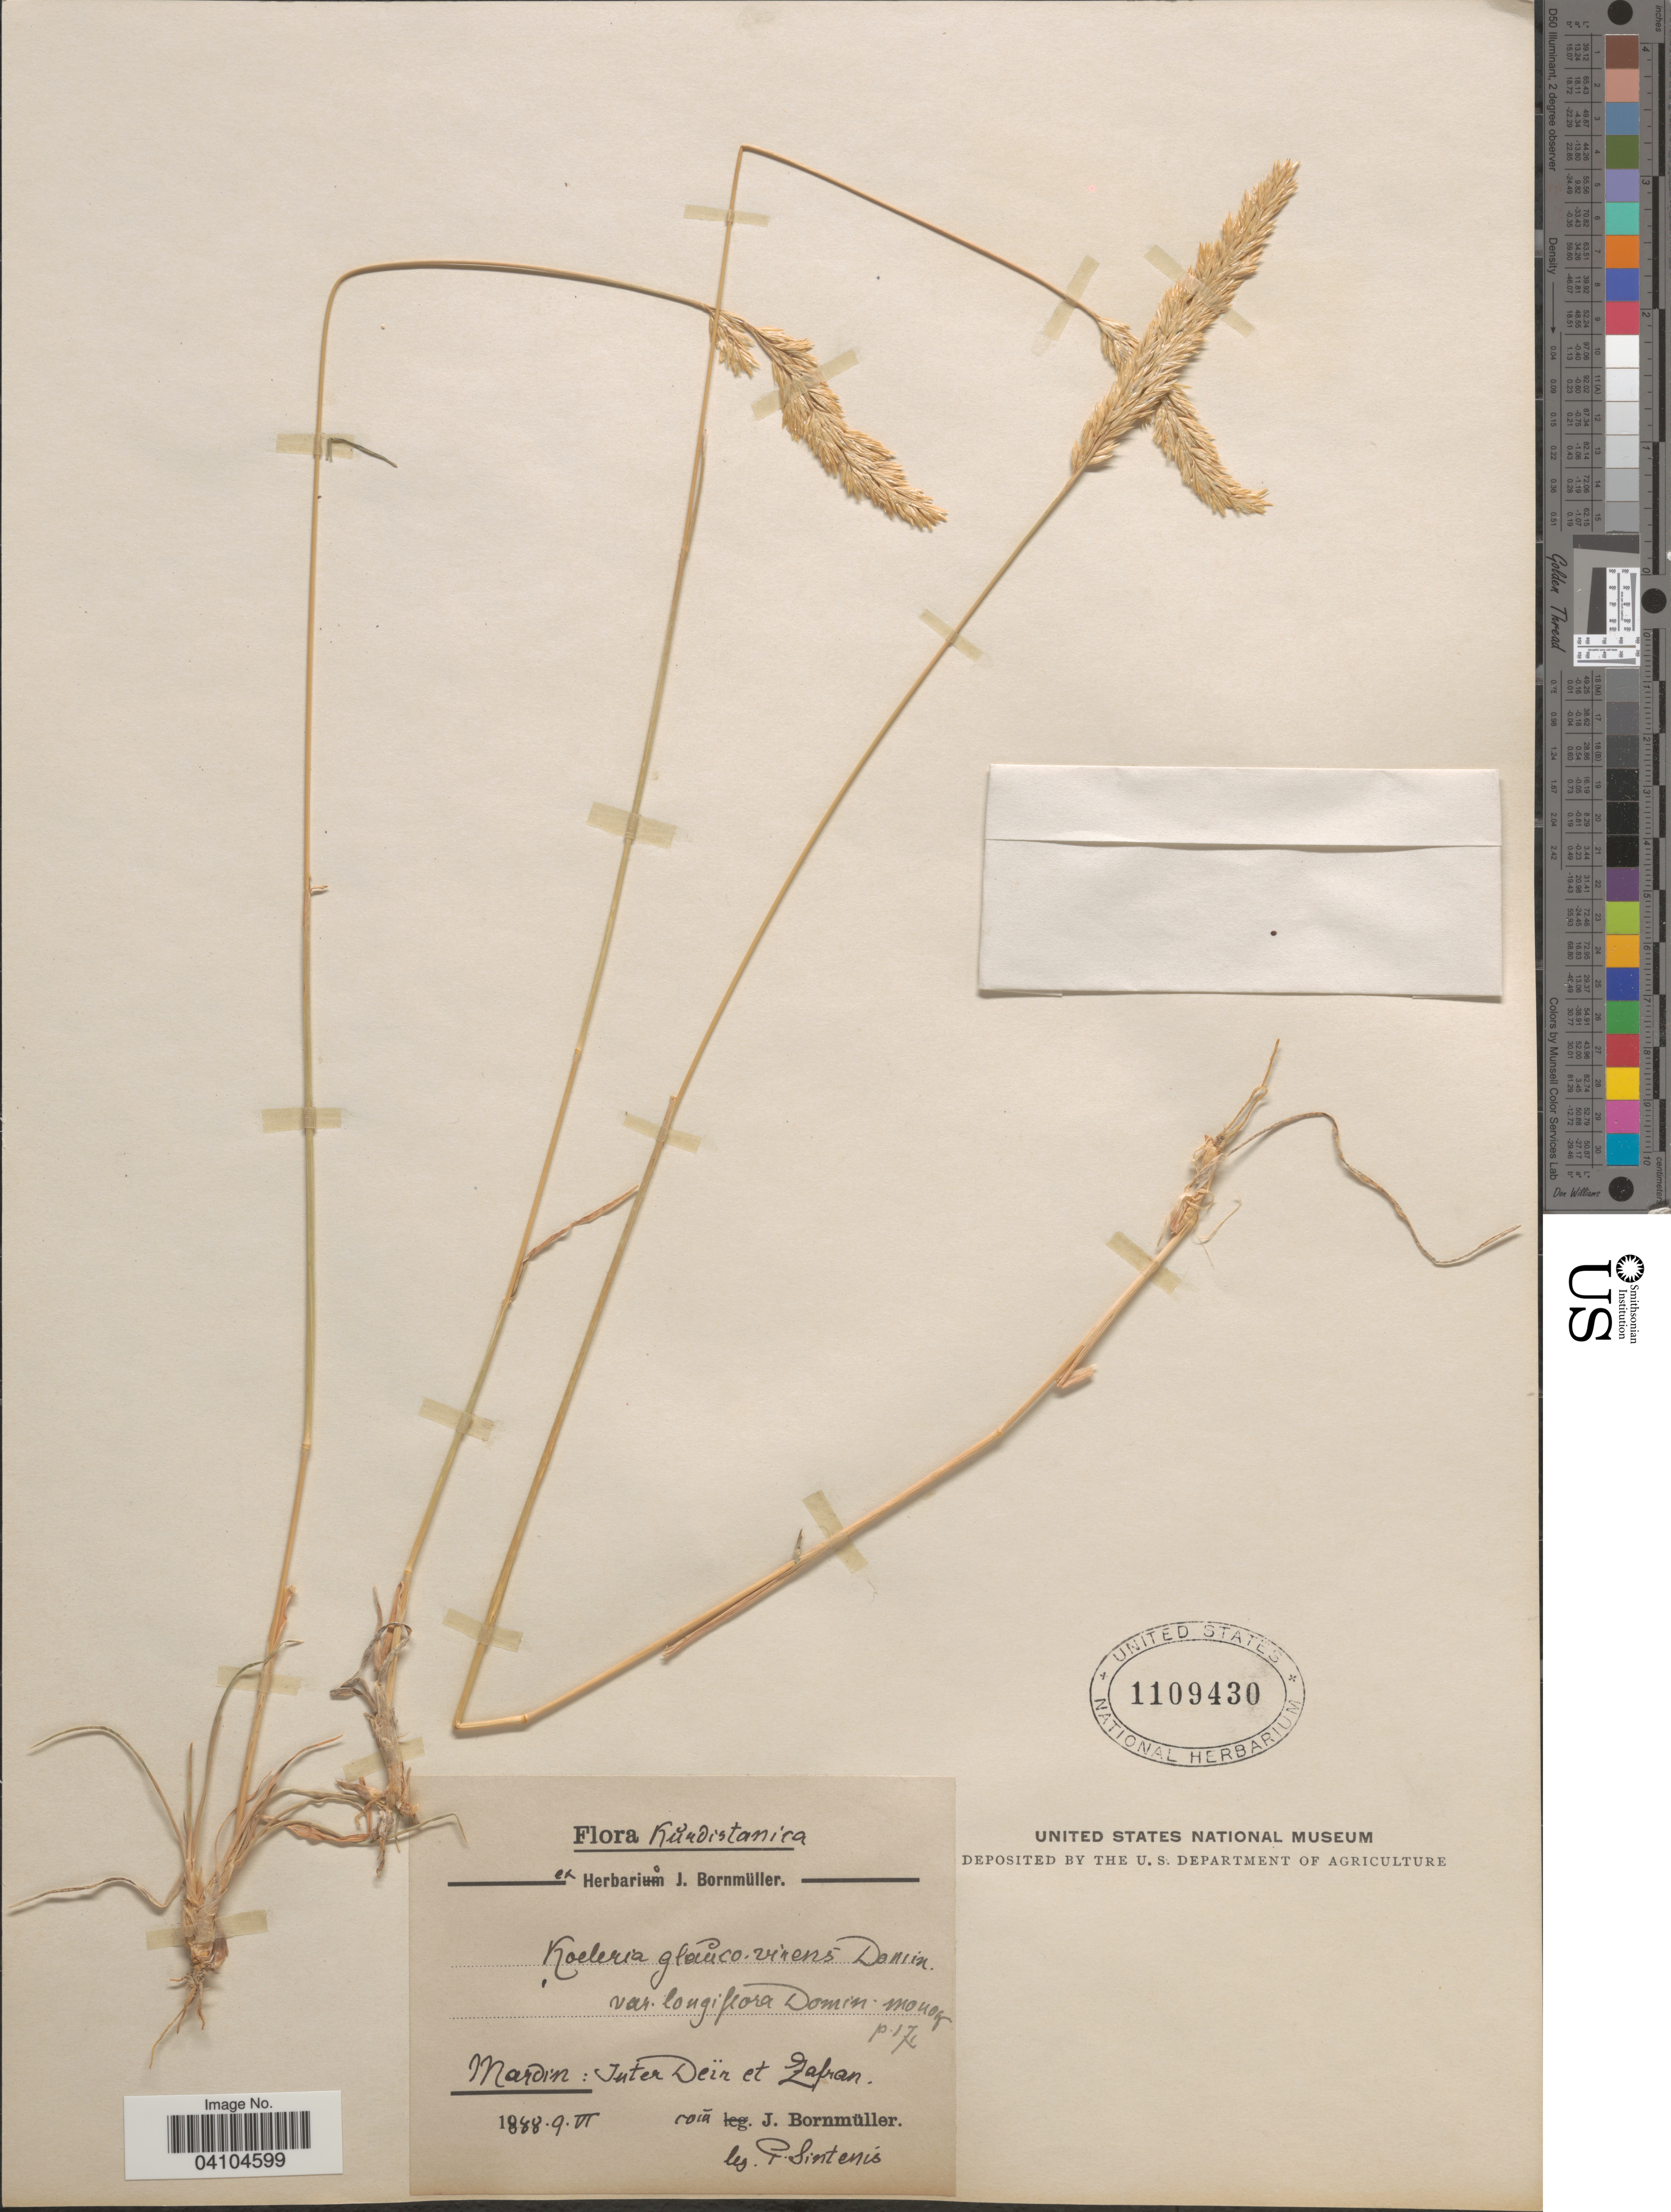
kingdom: Plantae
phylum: Tracheophyta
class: Liliopsida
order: Poales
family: Poaceae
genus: Koeleria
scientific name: Koeleria macrantha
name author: (Ledeb.) Schult.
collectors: P. Sintenis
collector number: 1130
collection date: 1888-06-09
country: Turkey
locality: Kurdistanica. Mardin: Inter Deïr et Zafran.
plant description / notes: This collection is part of Paul Sintenis' “Iter Orientale 1888” trip, and the collector number is 1130.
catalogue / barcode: US 1109430